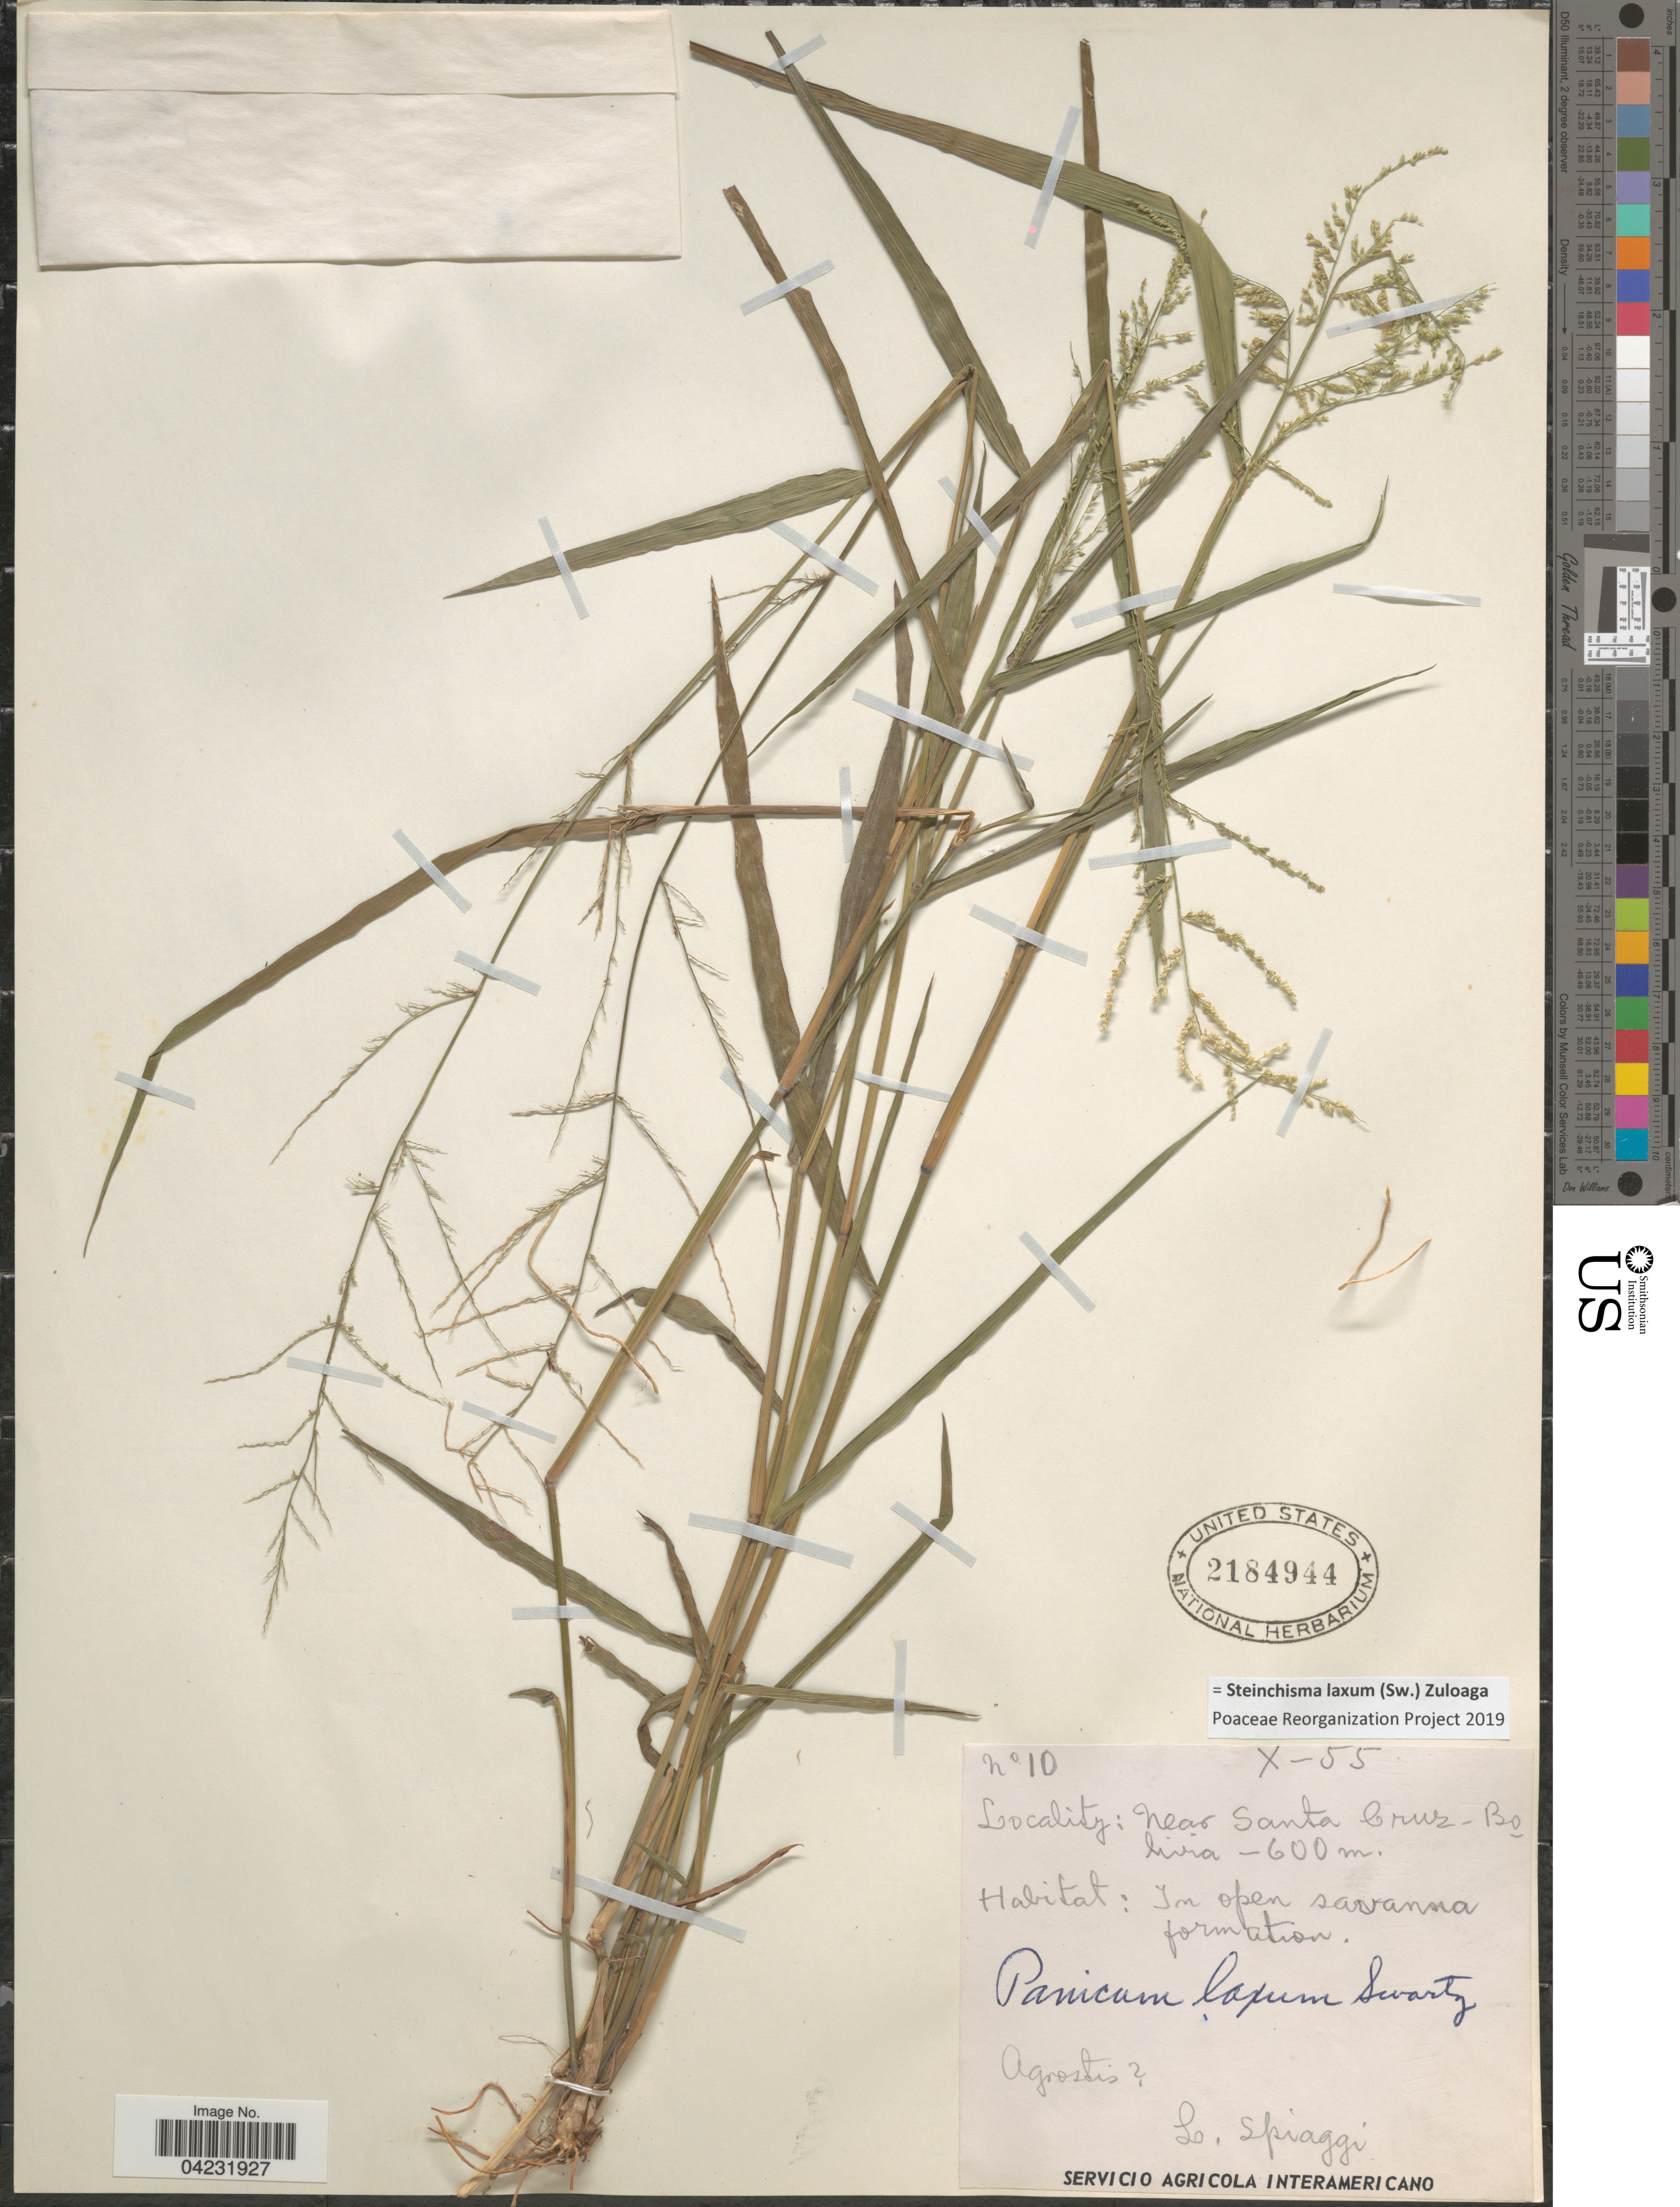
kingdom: Plantae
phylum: Tracheophyta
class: Liliopsida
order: Poales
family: Poaceae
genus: Steinchisma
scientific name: Steinchisma laxum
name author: (Sw.) Zuloaga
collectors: L. Spiaggi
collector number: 10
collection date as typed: Transcribed d/m/y: /10/55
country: Bolivia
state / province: Santa Cruz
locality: Near Santa Cruz. In open savanna formation.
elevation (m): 600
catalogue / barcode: US 2184944